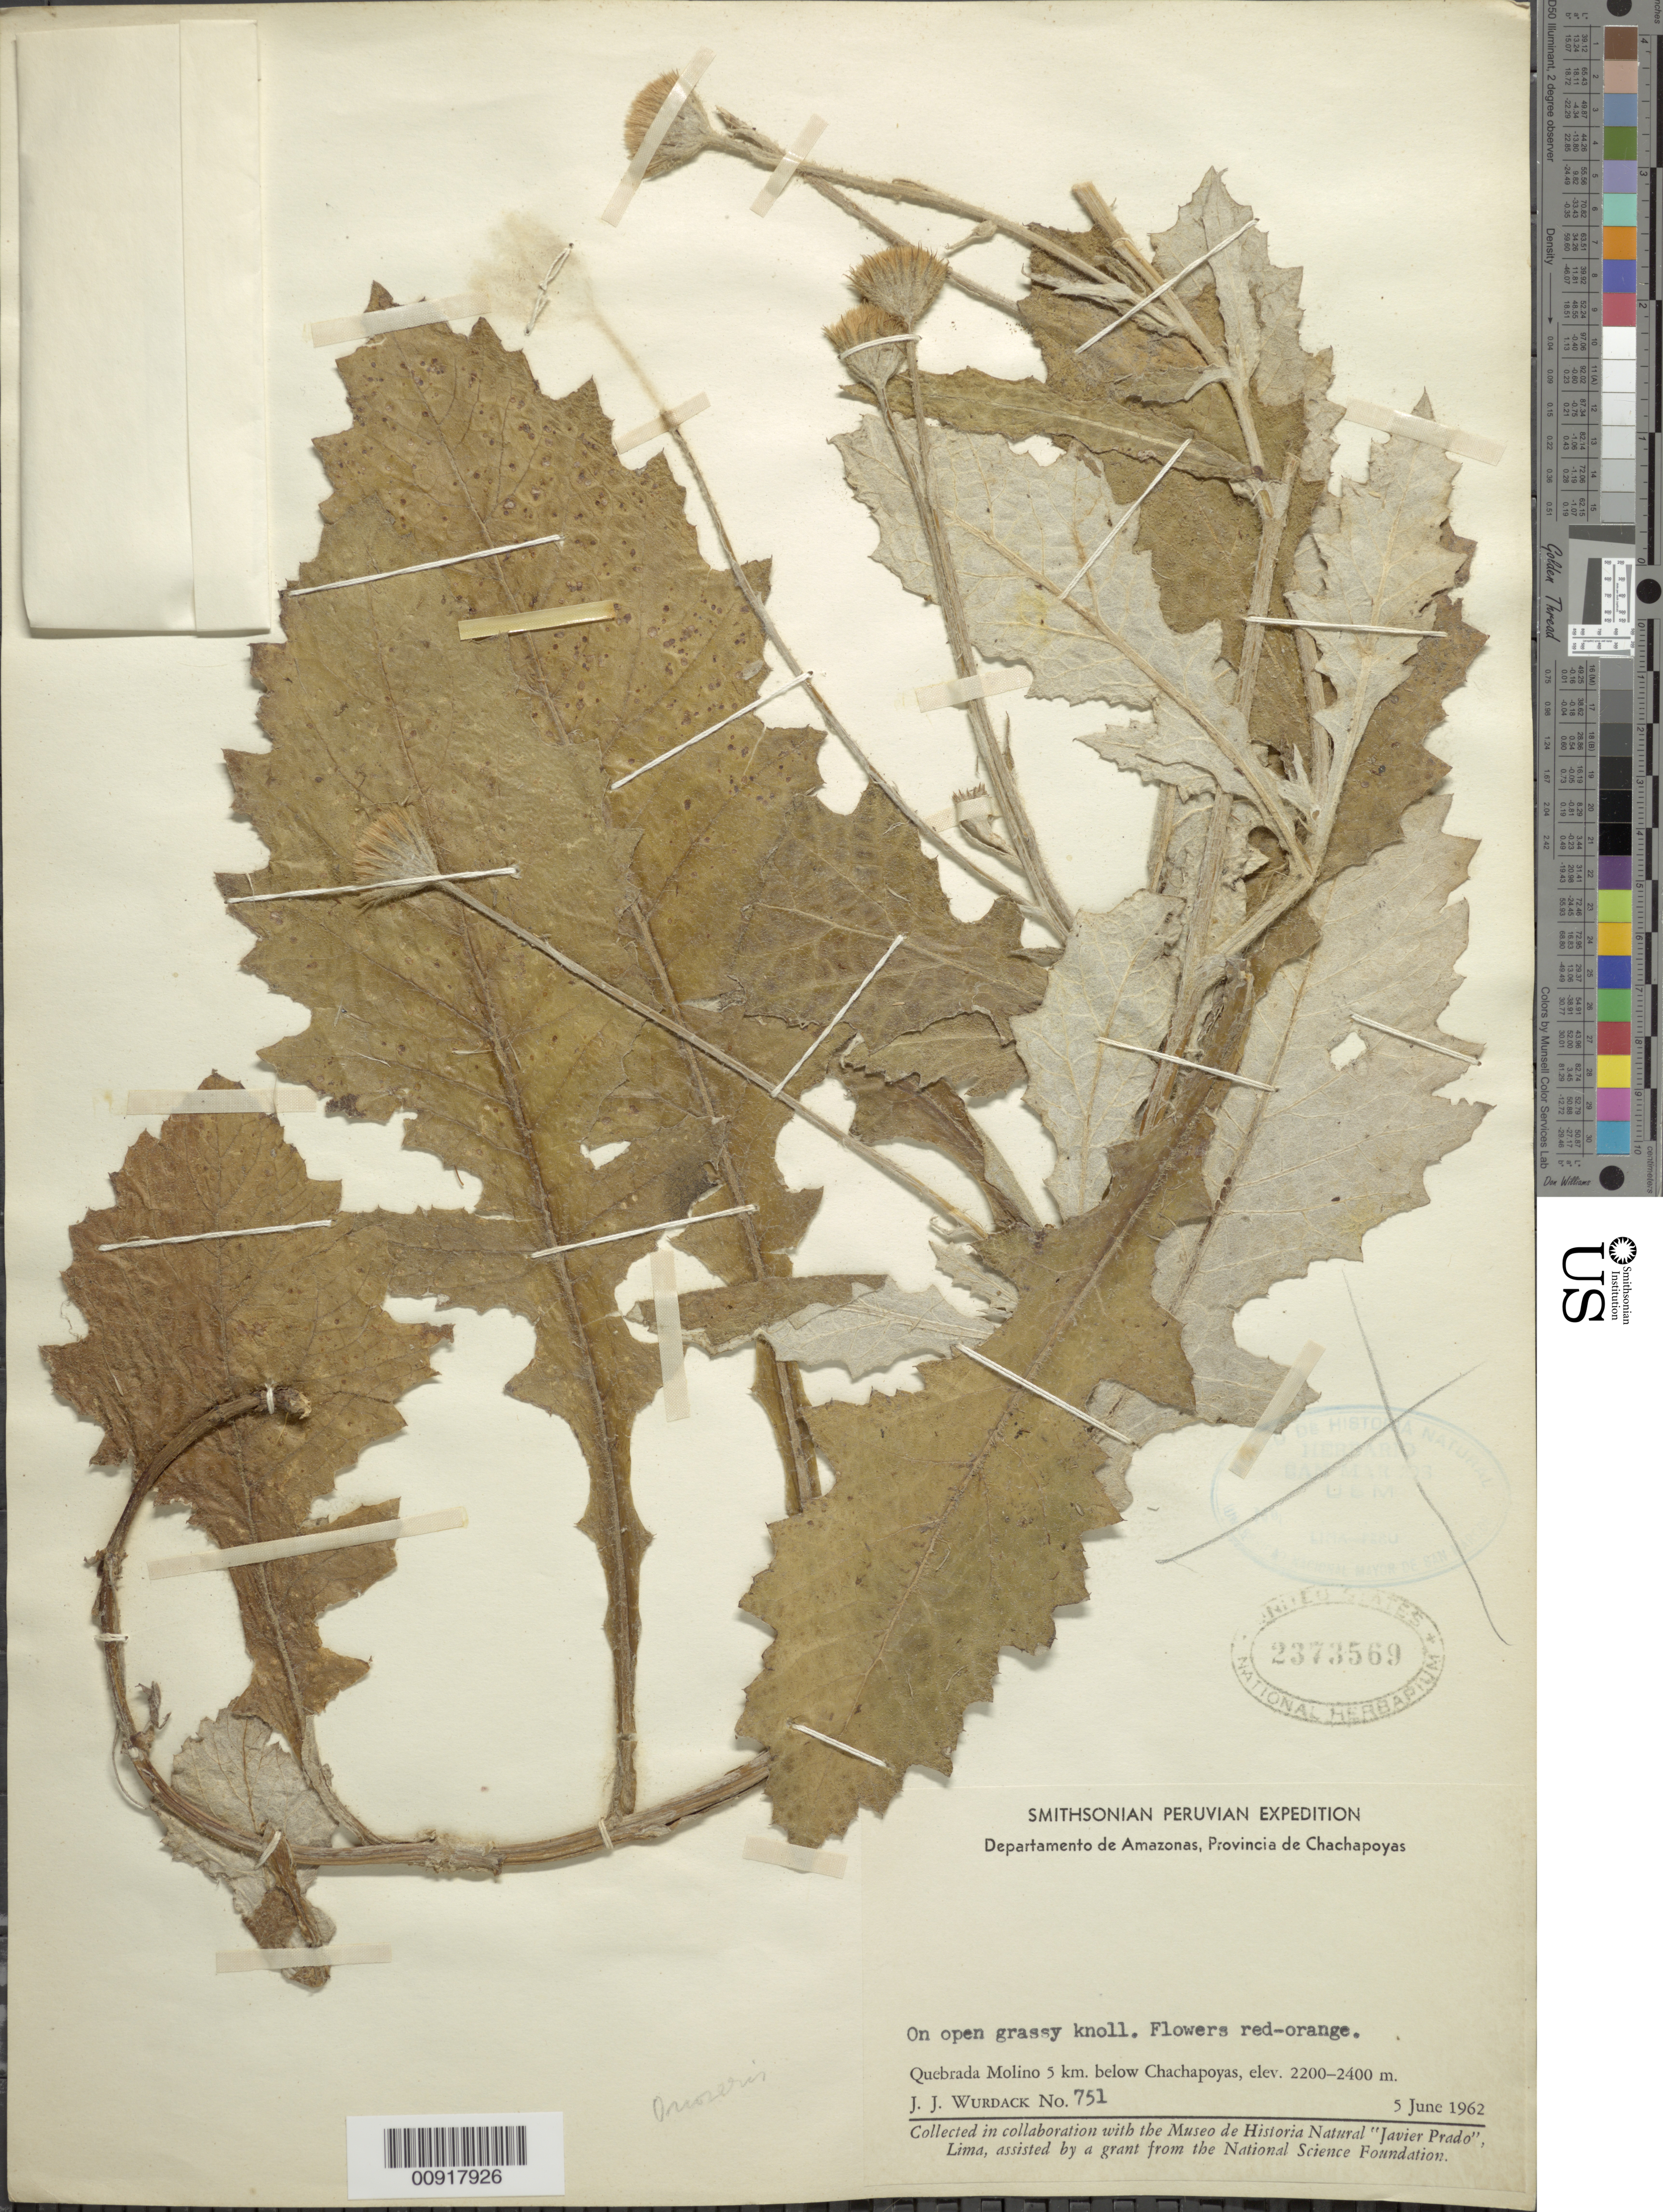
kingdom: Plantae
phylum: Tracheophyta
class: Magnoliopsida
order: Asterales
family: Asteraceae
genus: Pseudonoseris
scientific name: Pseudonoseris striatum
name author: (Cuatrec.) H. Rob. & Brettell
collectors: J. J. Wurdack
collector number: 751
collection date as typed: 5 June 1962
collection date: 1962-06-05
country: Peru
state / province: Amazonas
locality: Prov. Chachapoyas, Dpto. Amazonas, Quebrada Molino, 5 km below Chachapoyas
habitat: Open grassy knoll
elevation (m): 2200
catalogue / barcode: US 2373569